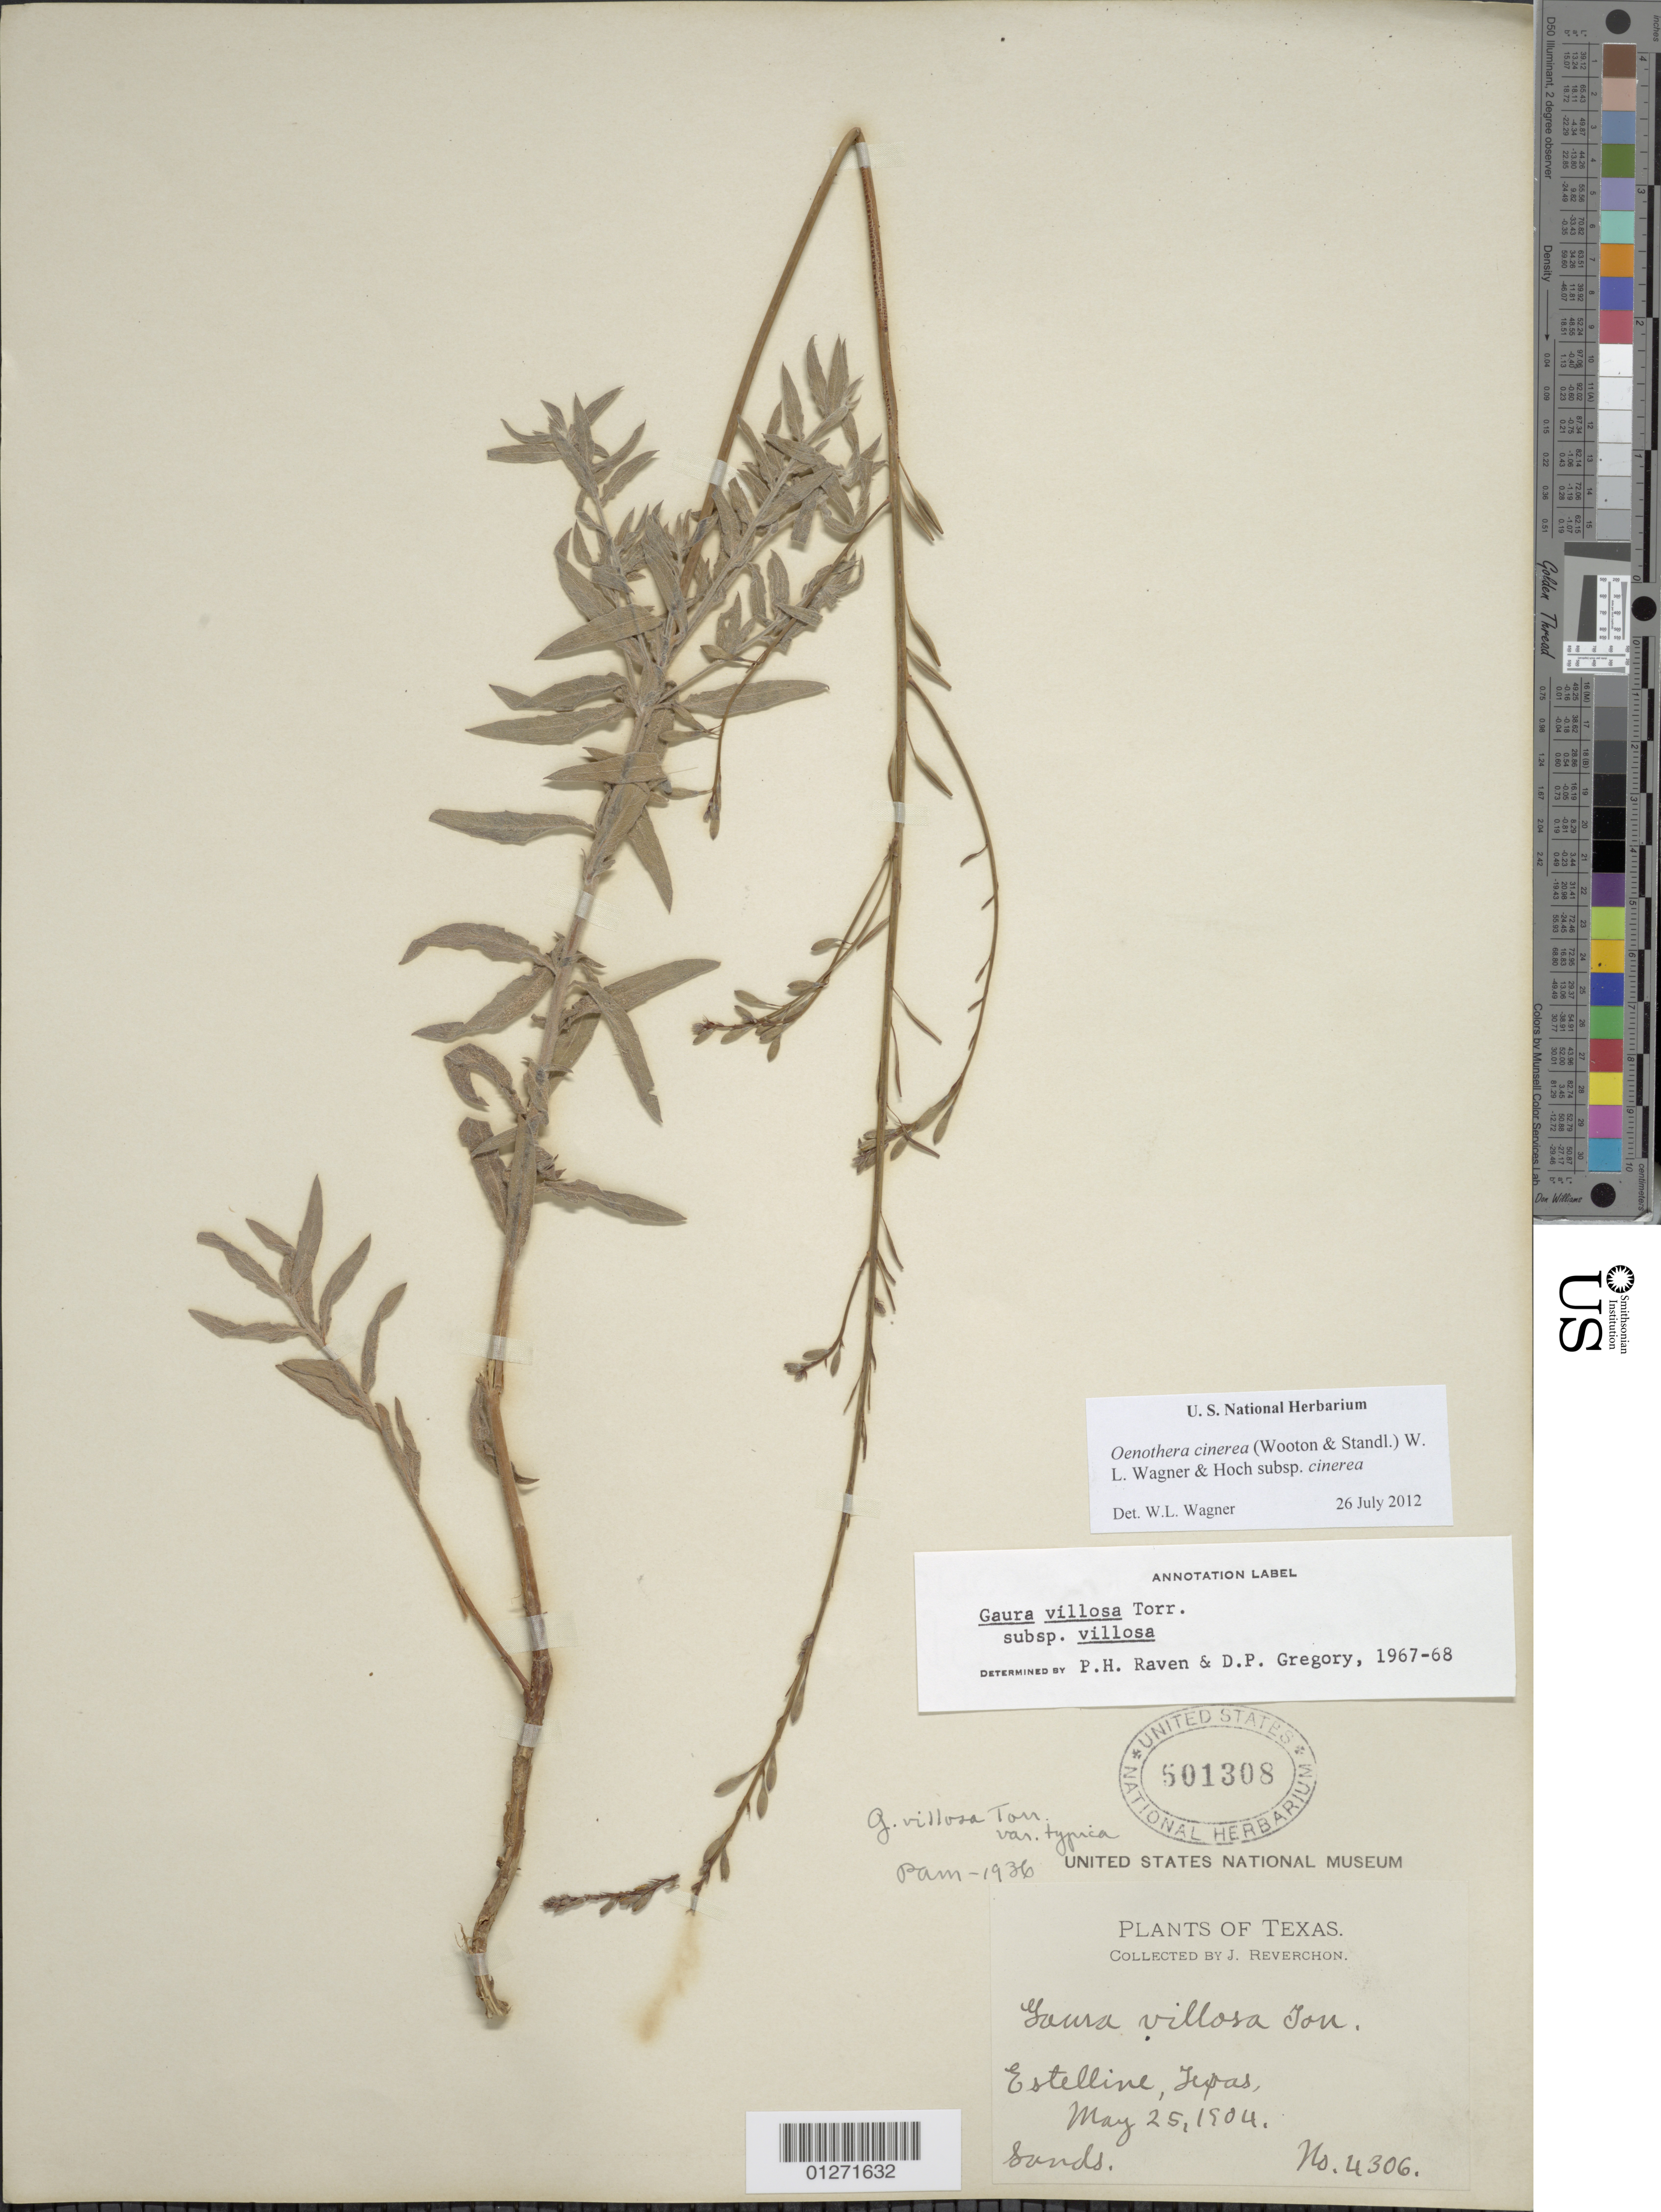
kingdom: Plantae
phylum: Tracheophyta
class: Magnoliopsida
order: Myrtales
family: Onagraceae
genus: Oenothera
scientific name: Oenothera cinerea subsp. cinerea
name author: (Wooton & Standl.) W.L. Wagner & Hoch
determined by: Wagner, W. L., (BOT), Smithsonian Institution - National Museum of Natural History (UNITED STATES)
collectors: J. Reverchon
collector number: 4306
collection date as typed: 25 May 1904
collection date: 1904-05-25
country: United States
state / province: Texas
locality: Estelline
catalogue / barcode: US 501308